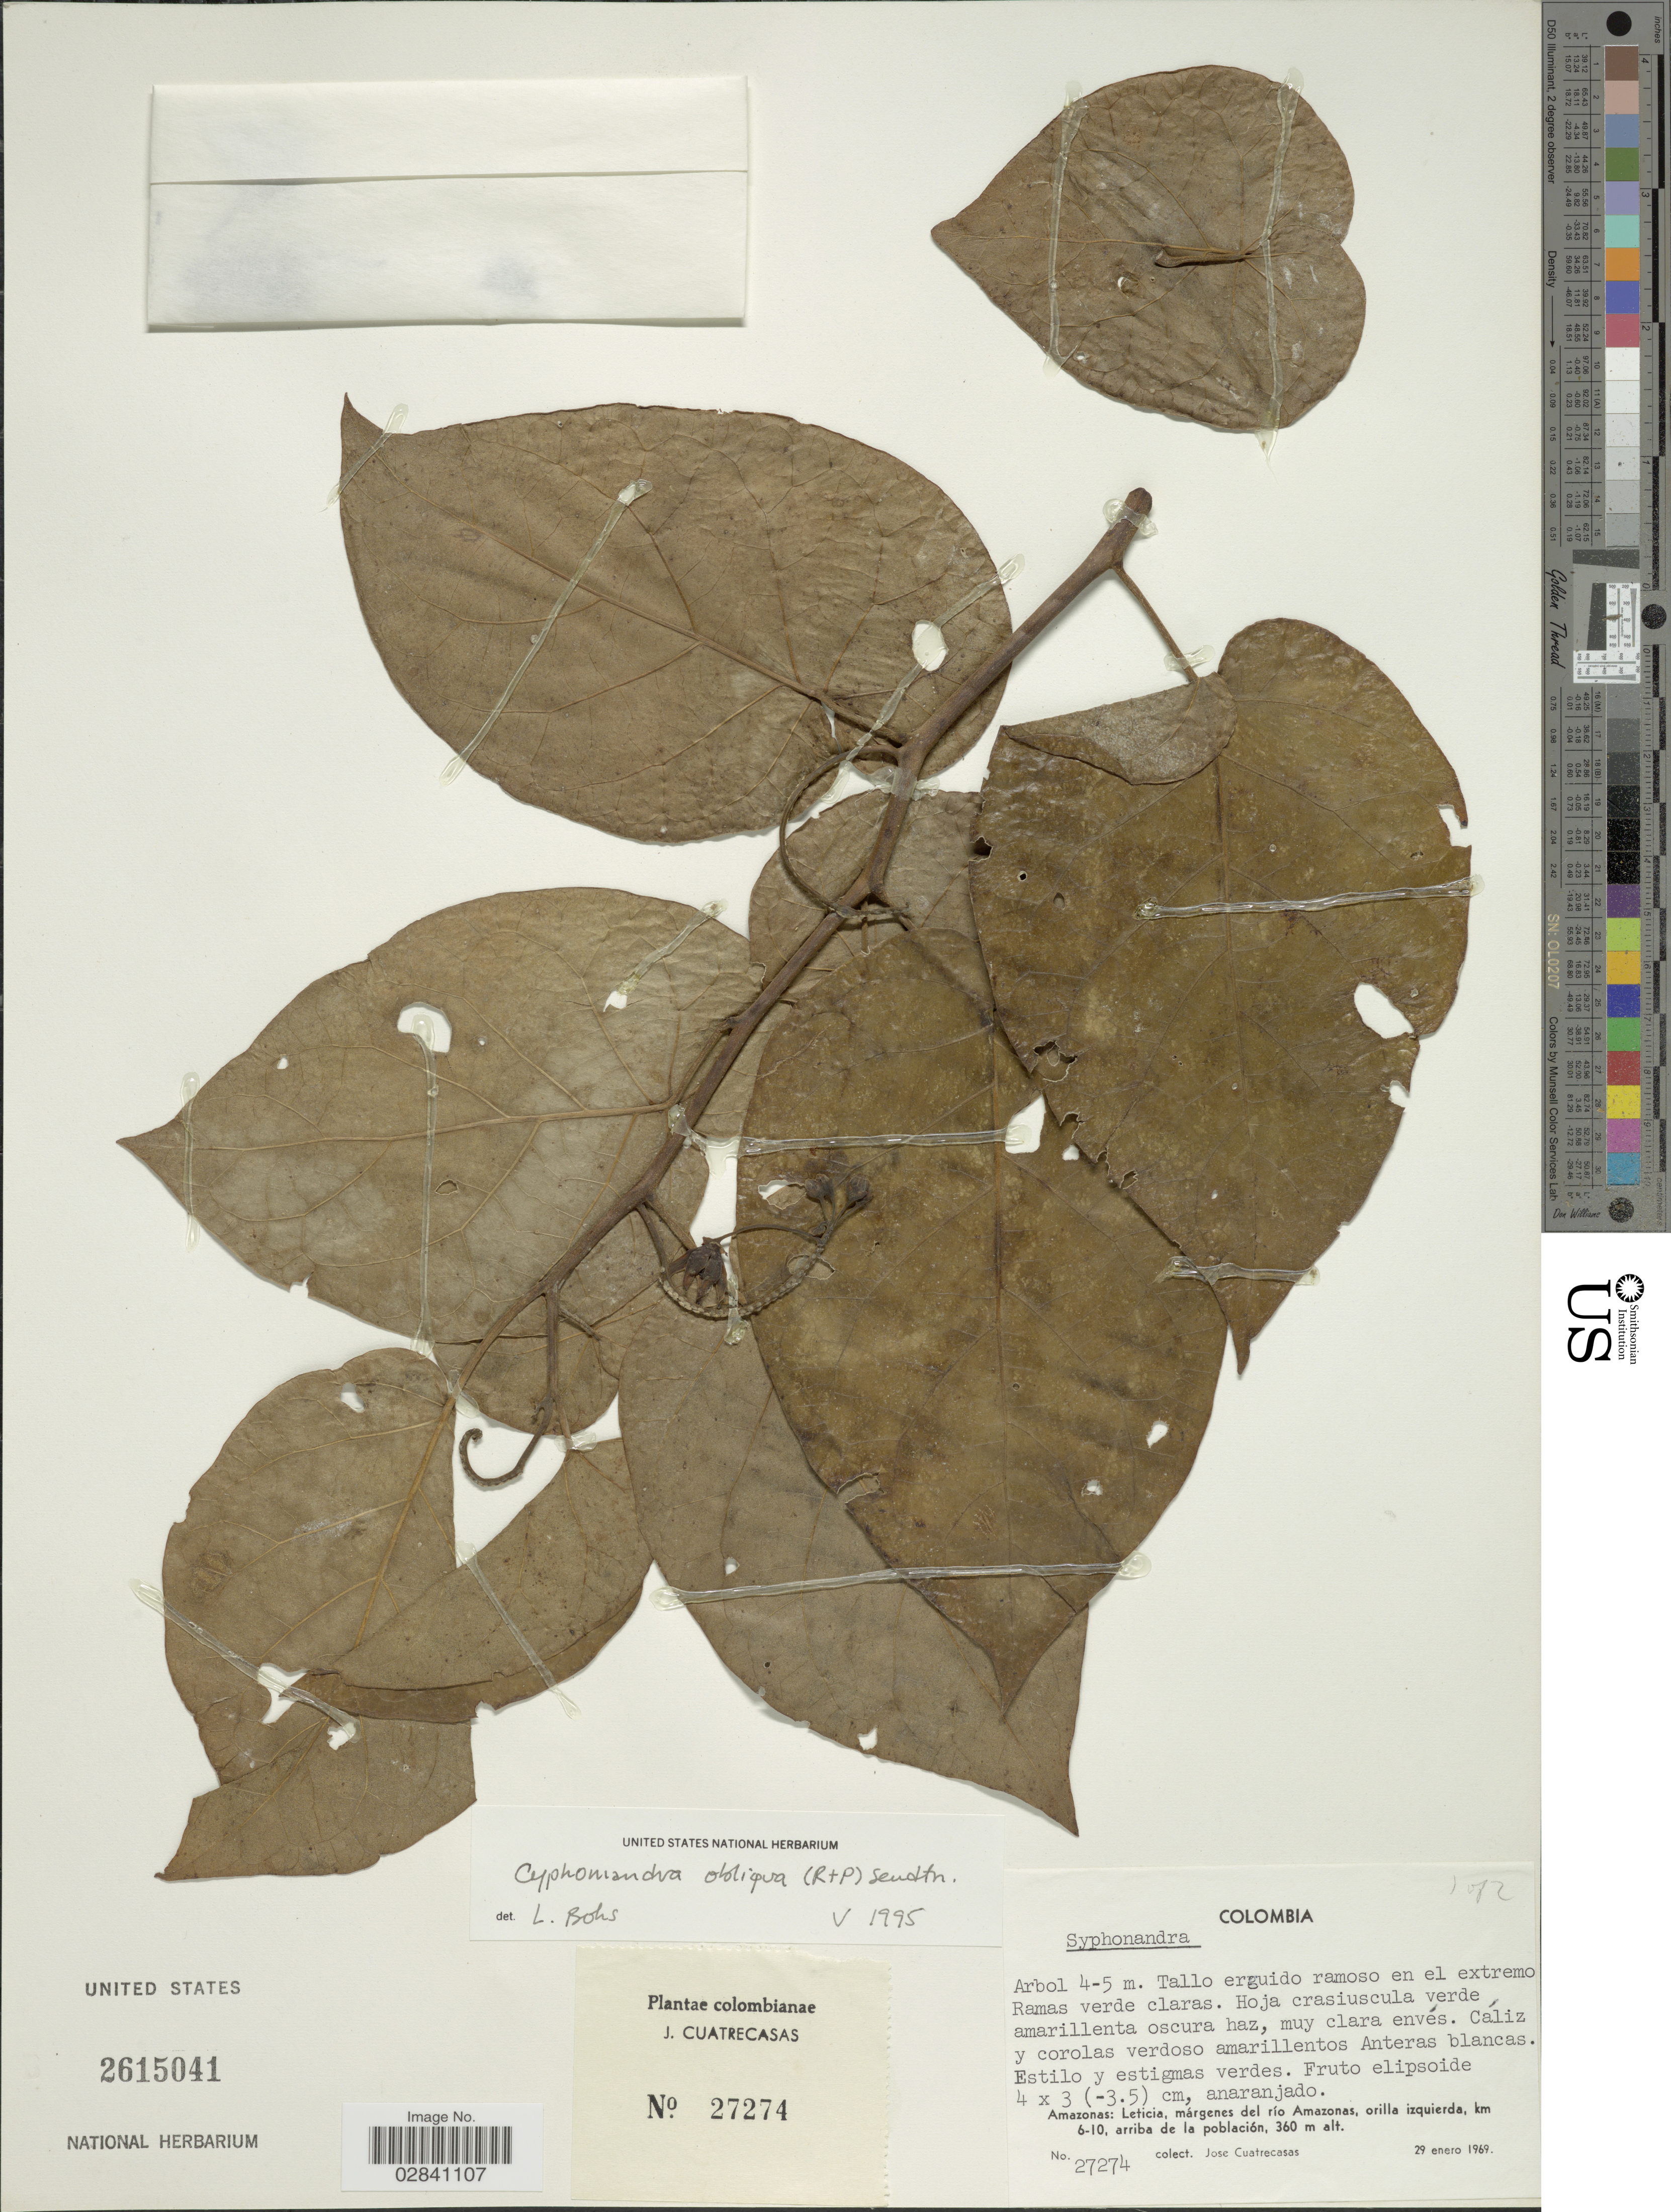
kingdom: Plantae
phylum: Tracheophyta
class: Magnoliopsida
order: Solanales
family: Solanaceae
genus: Cyphomandra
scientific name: Cyphomandra obliqua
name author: (Ruiz & Pav.) Sendtn.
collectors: J. Cuatrecasas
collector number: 27274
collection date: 1969-01-29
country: Colombia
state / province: Amazônas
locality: Leticia, márgenes del río Amazonas, orilla izquierda, km 6-10, arriba de la población.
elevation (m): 360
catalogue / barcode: US 2615041